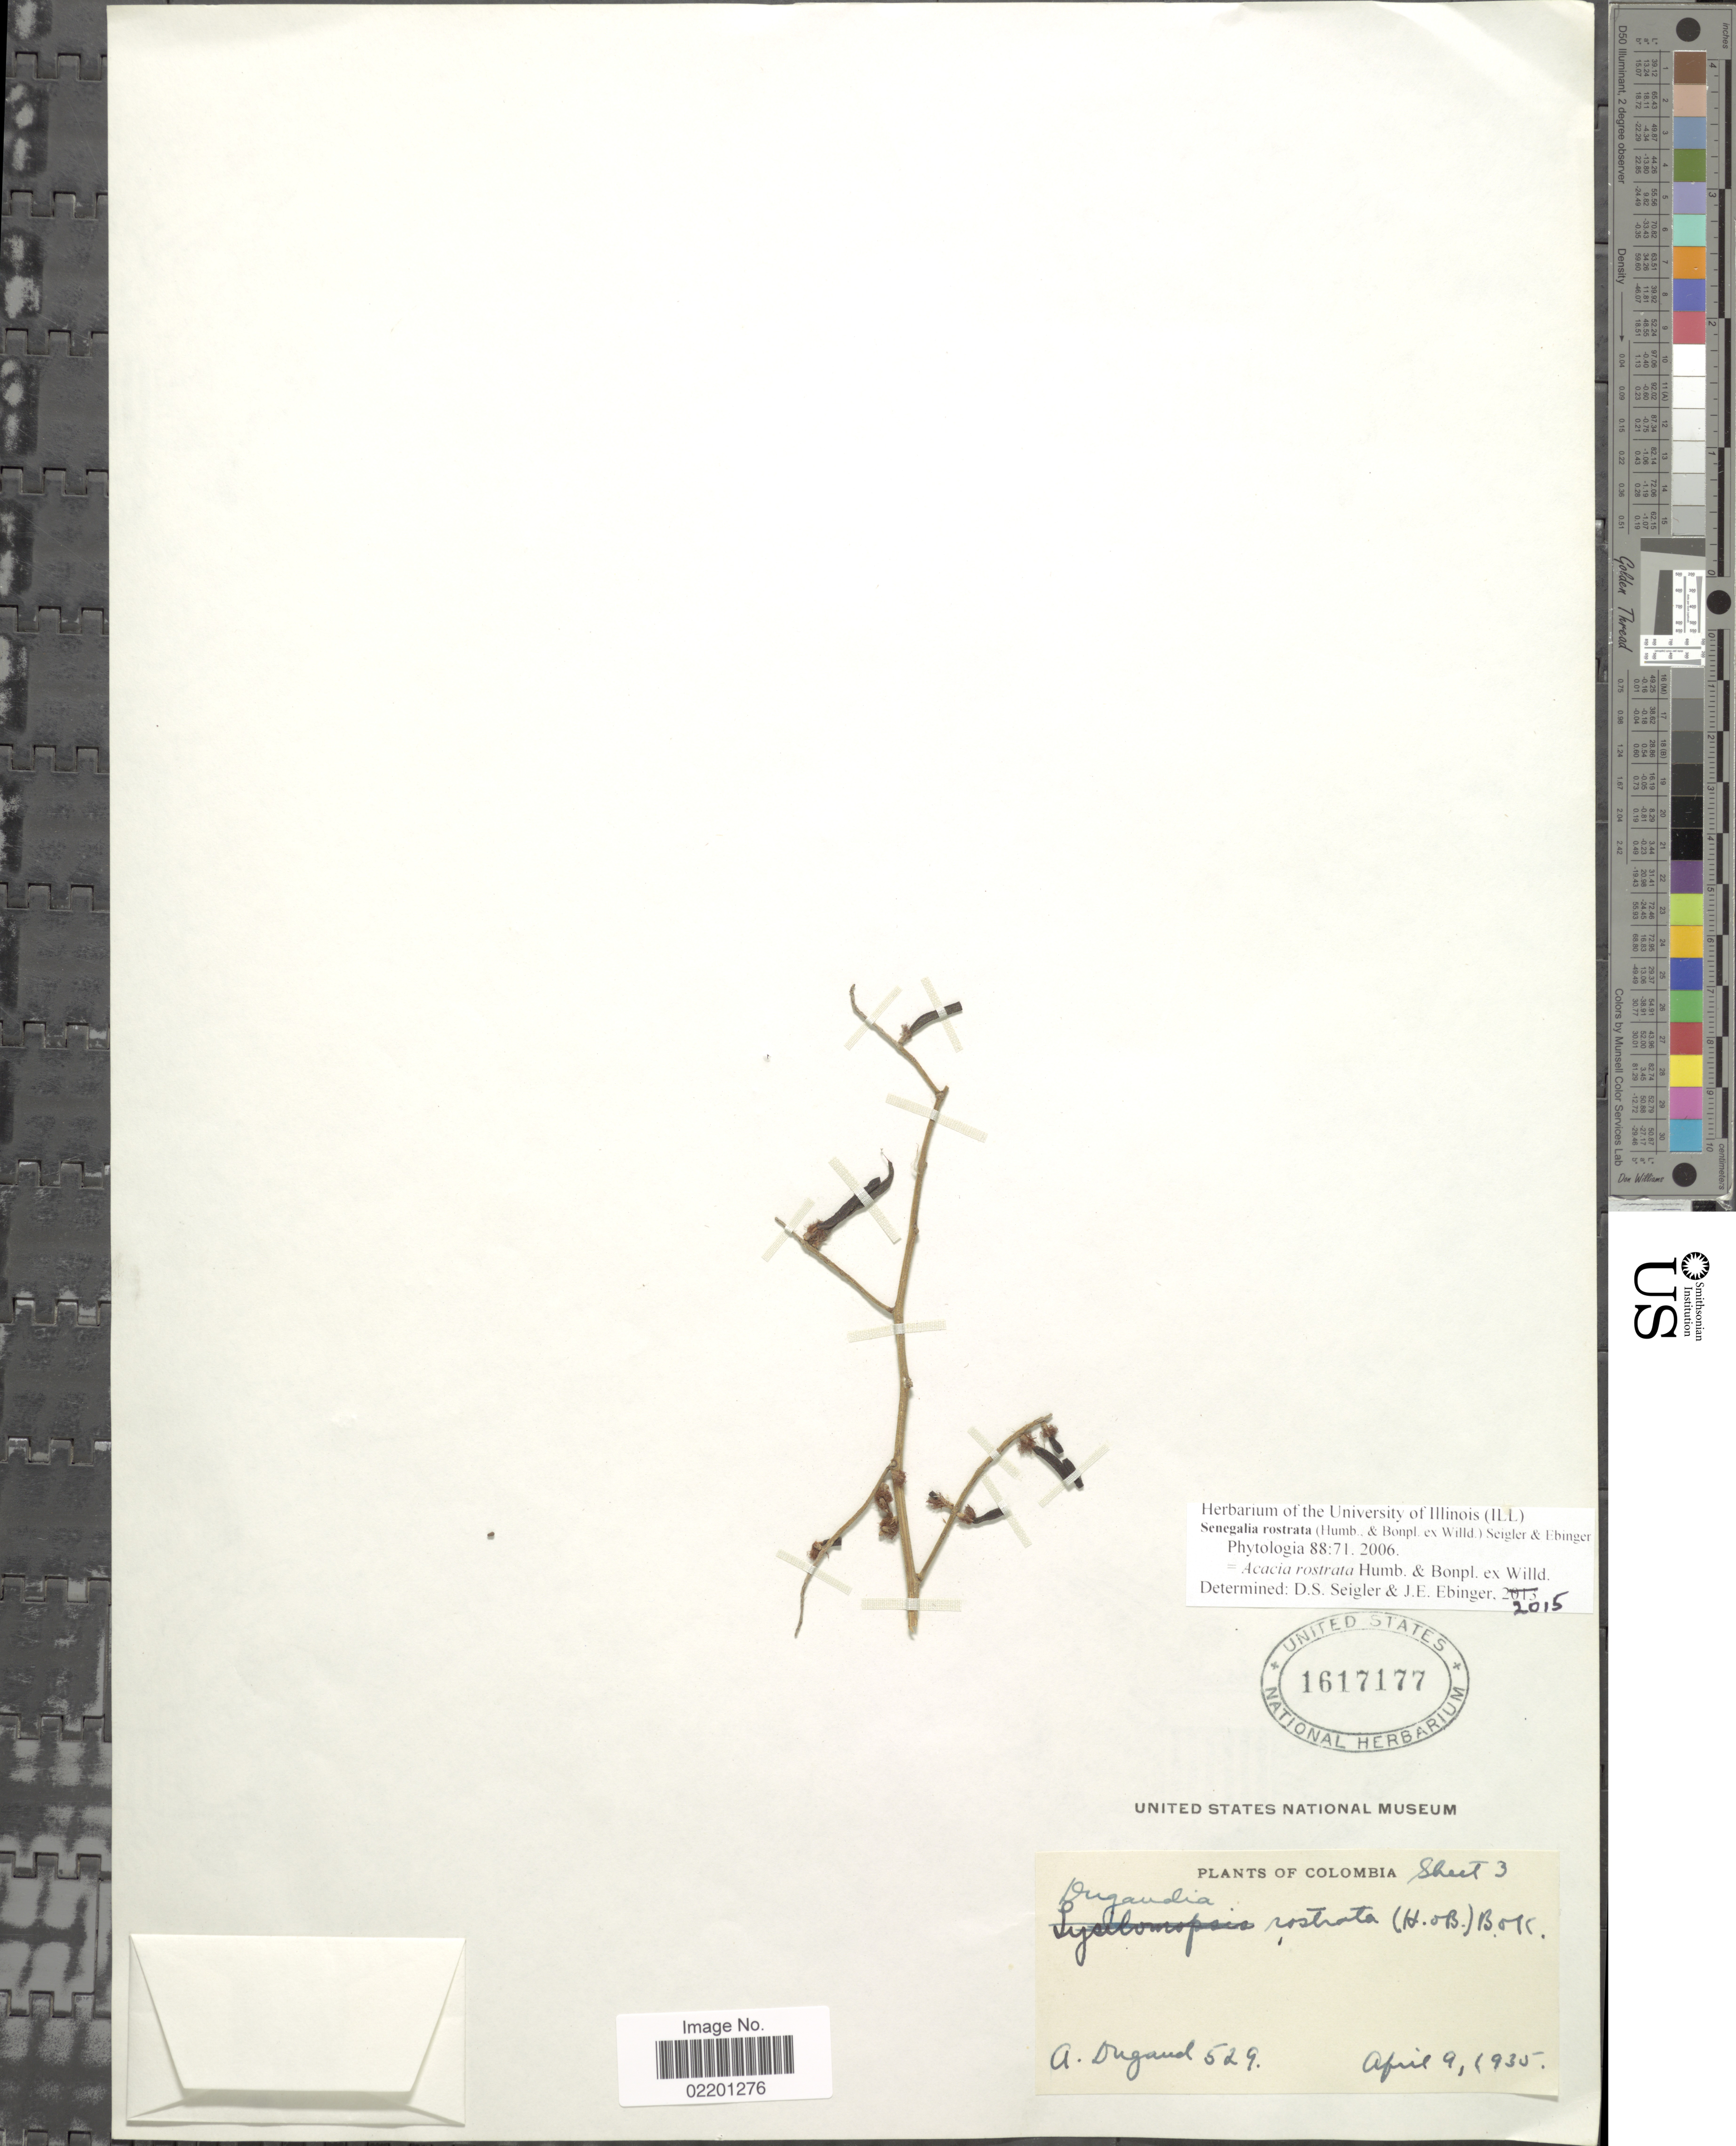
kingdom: Plantae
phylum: Tracheophyta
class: Magnoliopsida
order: Fabales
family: Fabaceae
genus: Senegalia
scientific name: Senegalia rostrata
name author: (Humb. ex Willd.) Seigler & Ebinger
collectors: A. Dugand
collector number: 529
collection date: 1935-04-09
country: Colombia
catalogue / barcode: US 1617177